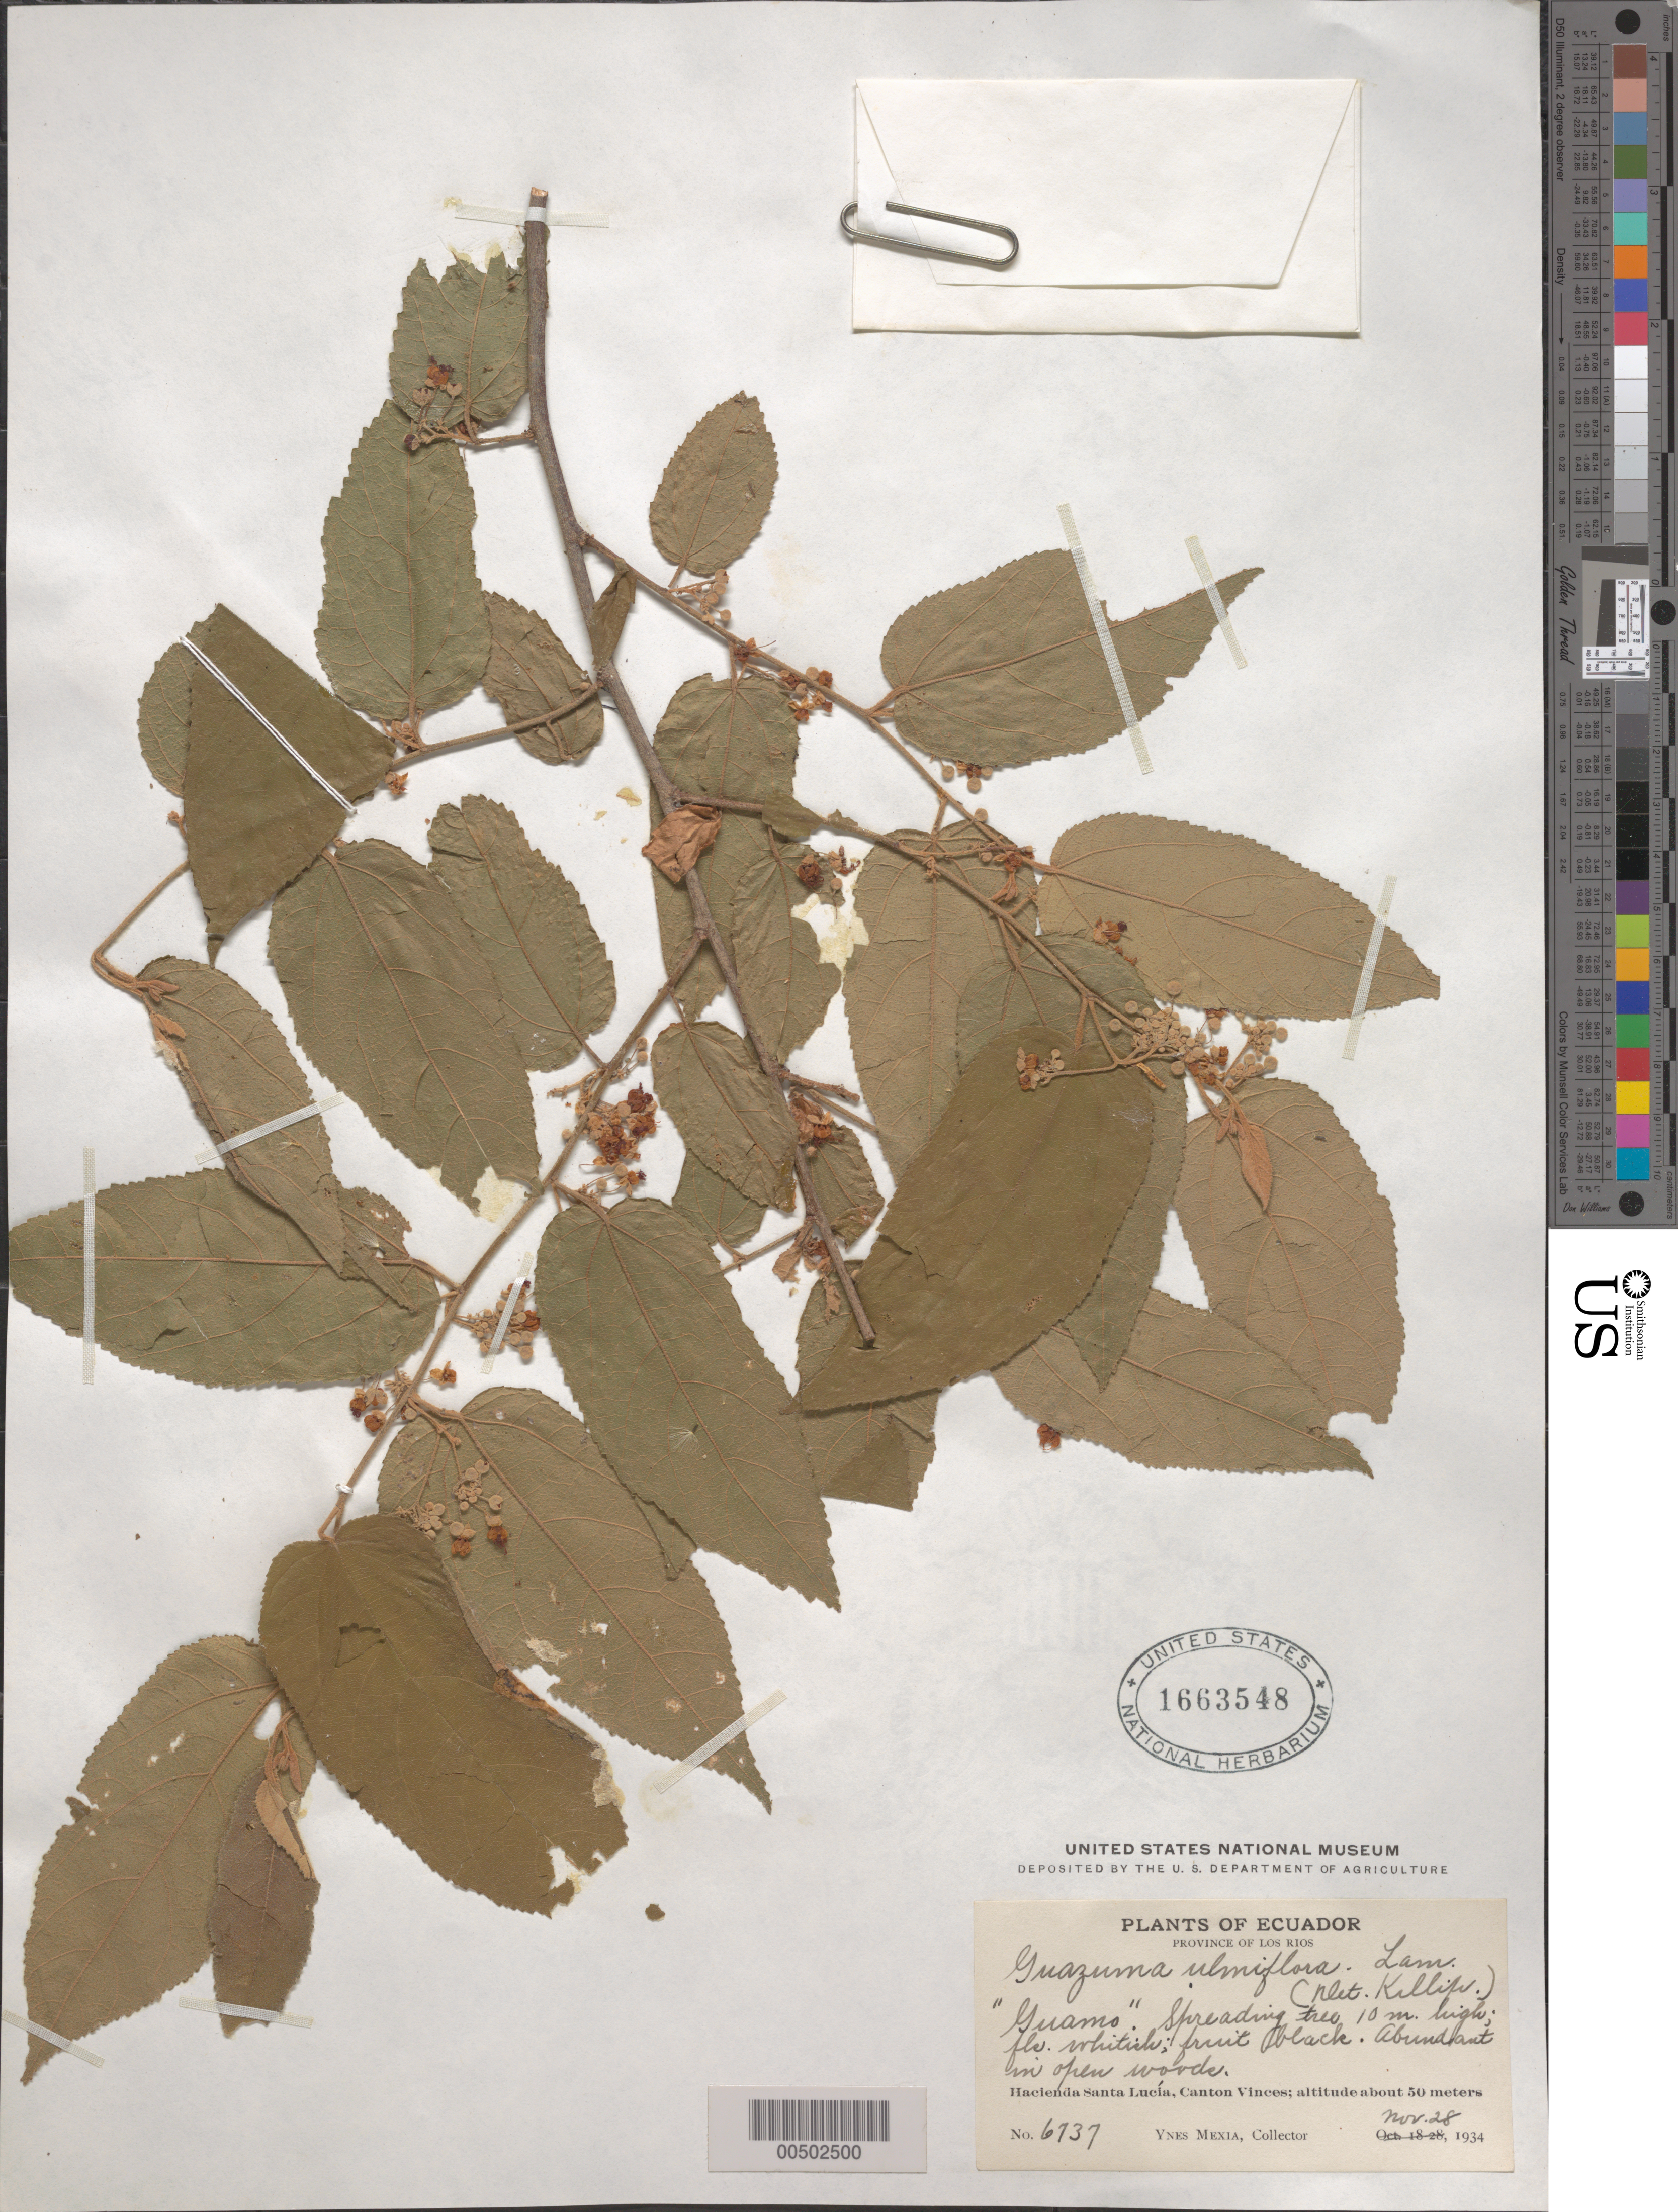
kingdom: Plantae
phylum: Tracheophyta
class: Magnoliopsida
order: Malvales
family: Malvaceae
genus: Guazuma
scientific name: Guazuma ulmifolia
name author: Lam.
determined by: Killip, Ellsworth P.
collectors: Y. Mexia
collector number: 6737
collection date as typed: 28 Nov 1934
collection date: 1934-11-28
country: Ecuador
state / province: Los Ríos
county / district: Vinces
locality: Hacienda Santa Lucía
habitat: Open woods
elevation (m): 50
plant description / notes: Common name: Guamo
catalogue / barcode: US 1663548